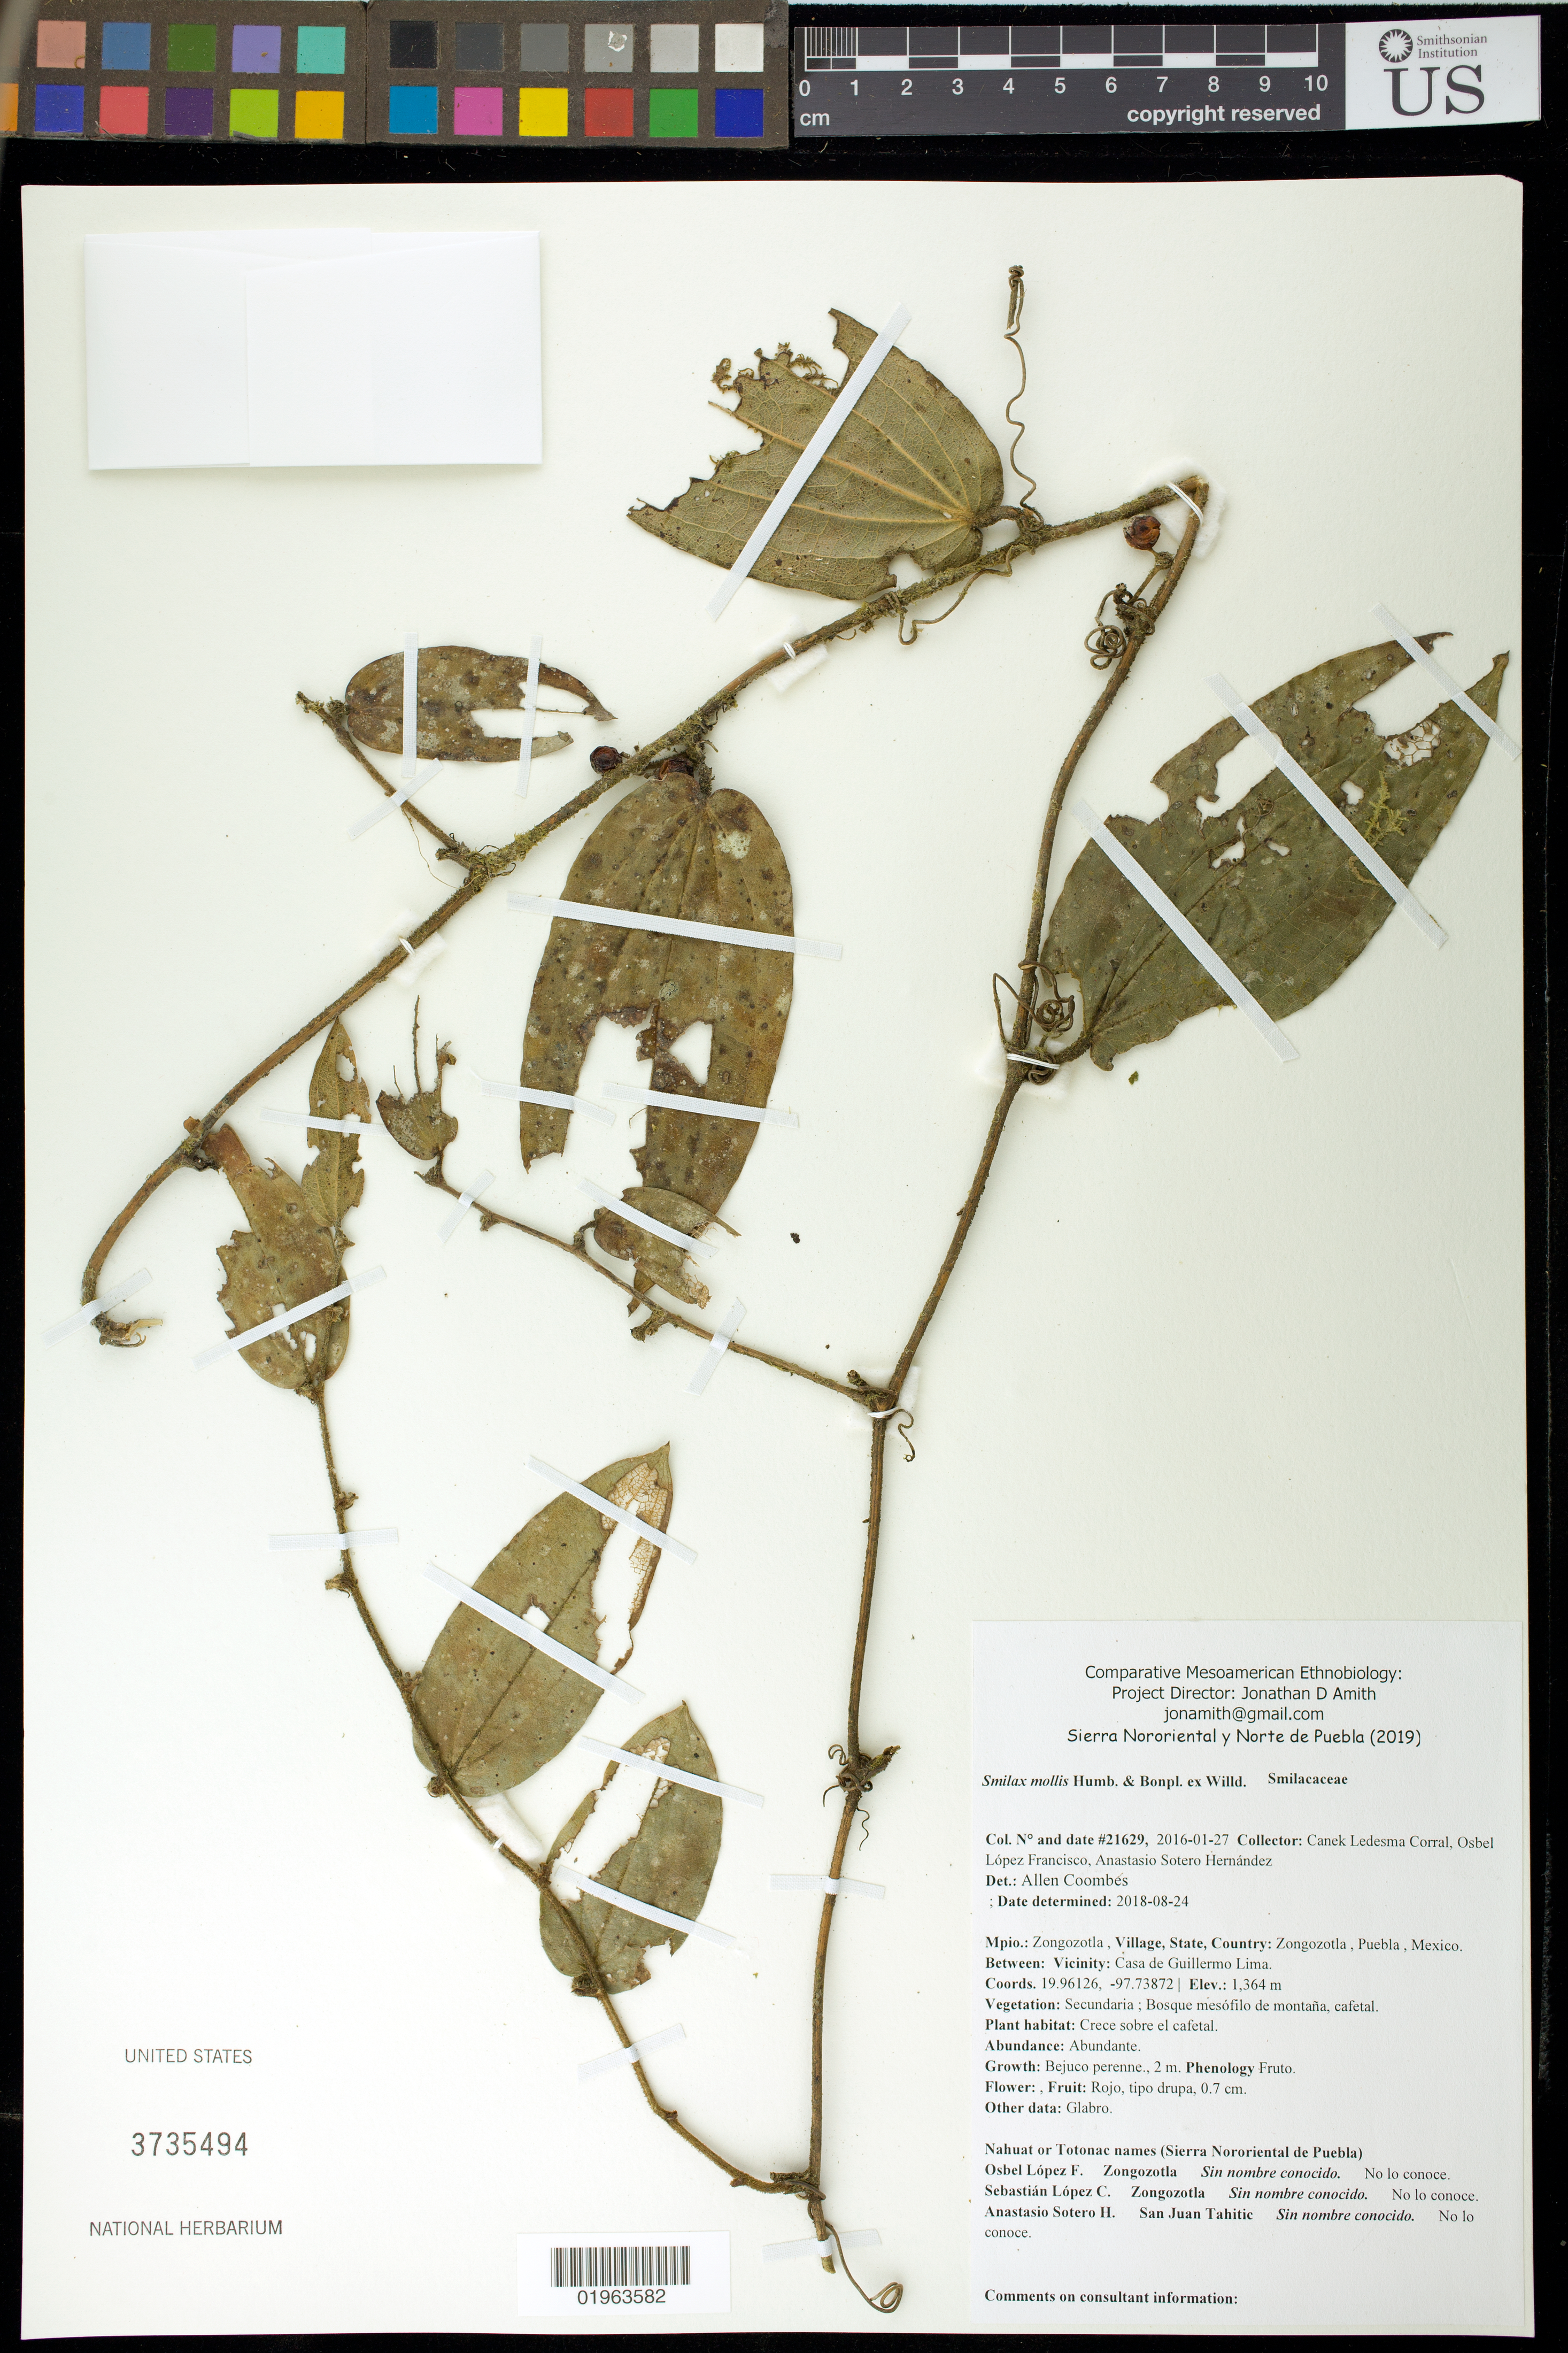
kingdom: Plantae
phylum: Tracheophyta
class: Liliopsida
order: Liliales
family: Smilacaceae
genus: Smilax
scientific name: Smilax mollis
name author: Humb. & Bonpl. ex Willd.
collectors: Canek Ledesma C., A. Sotero H. & F. Lopéz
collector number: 21629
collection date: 2016-01-27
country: Mexico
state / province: Puebla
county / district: Zongozotla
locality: Casa de Guillermo Lima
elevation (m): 1364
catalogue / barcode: US 3735494